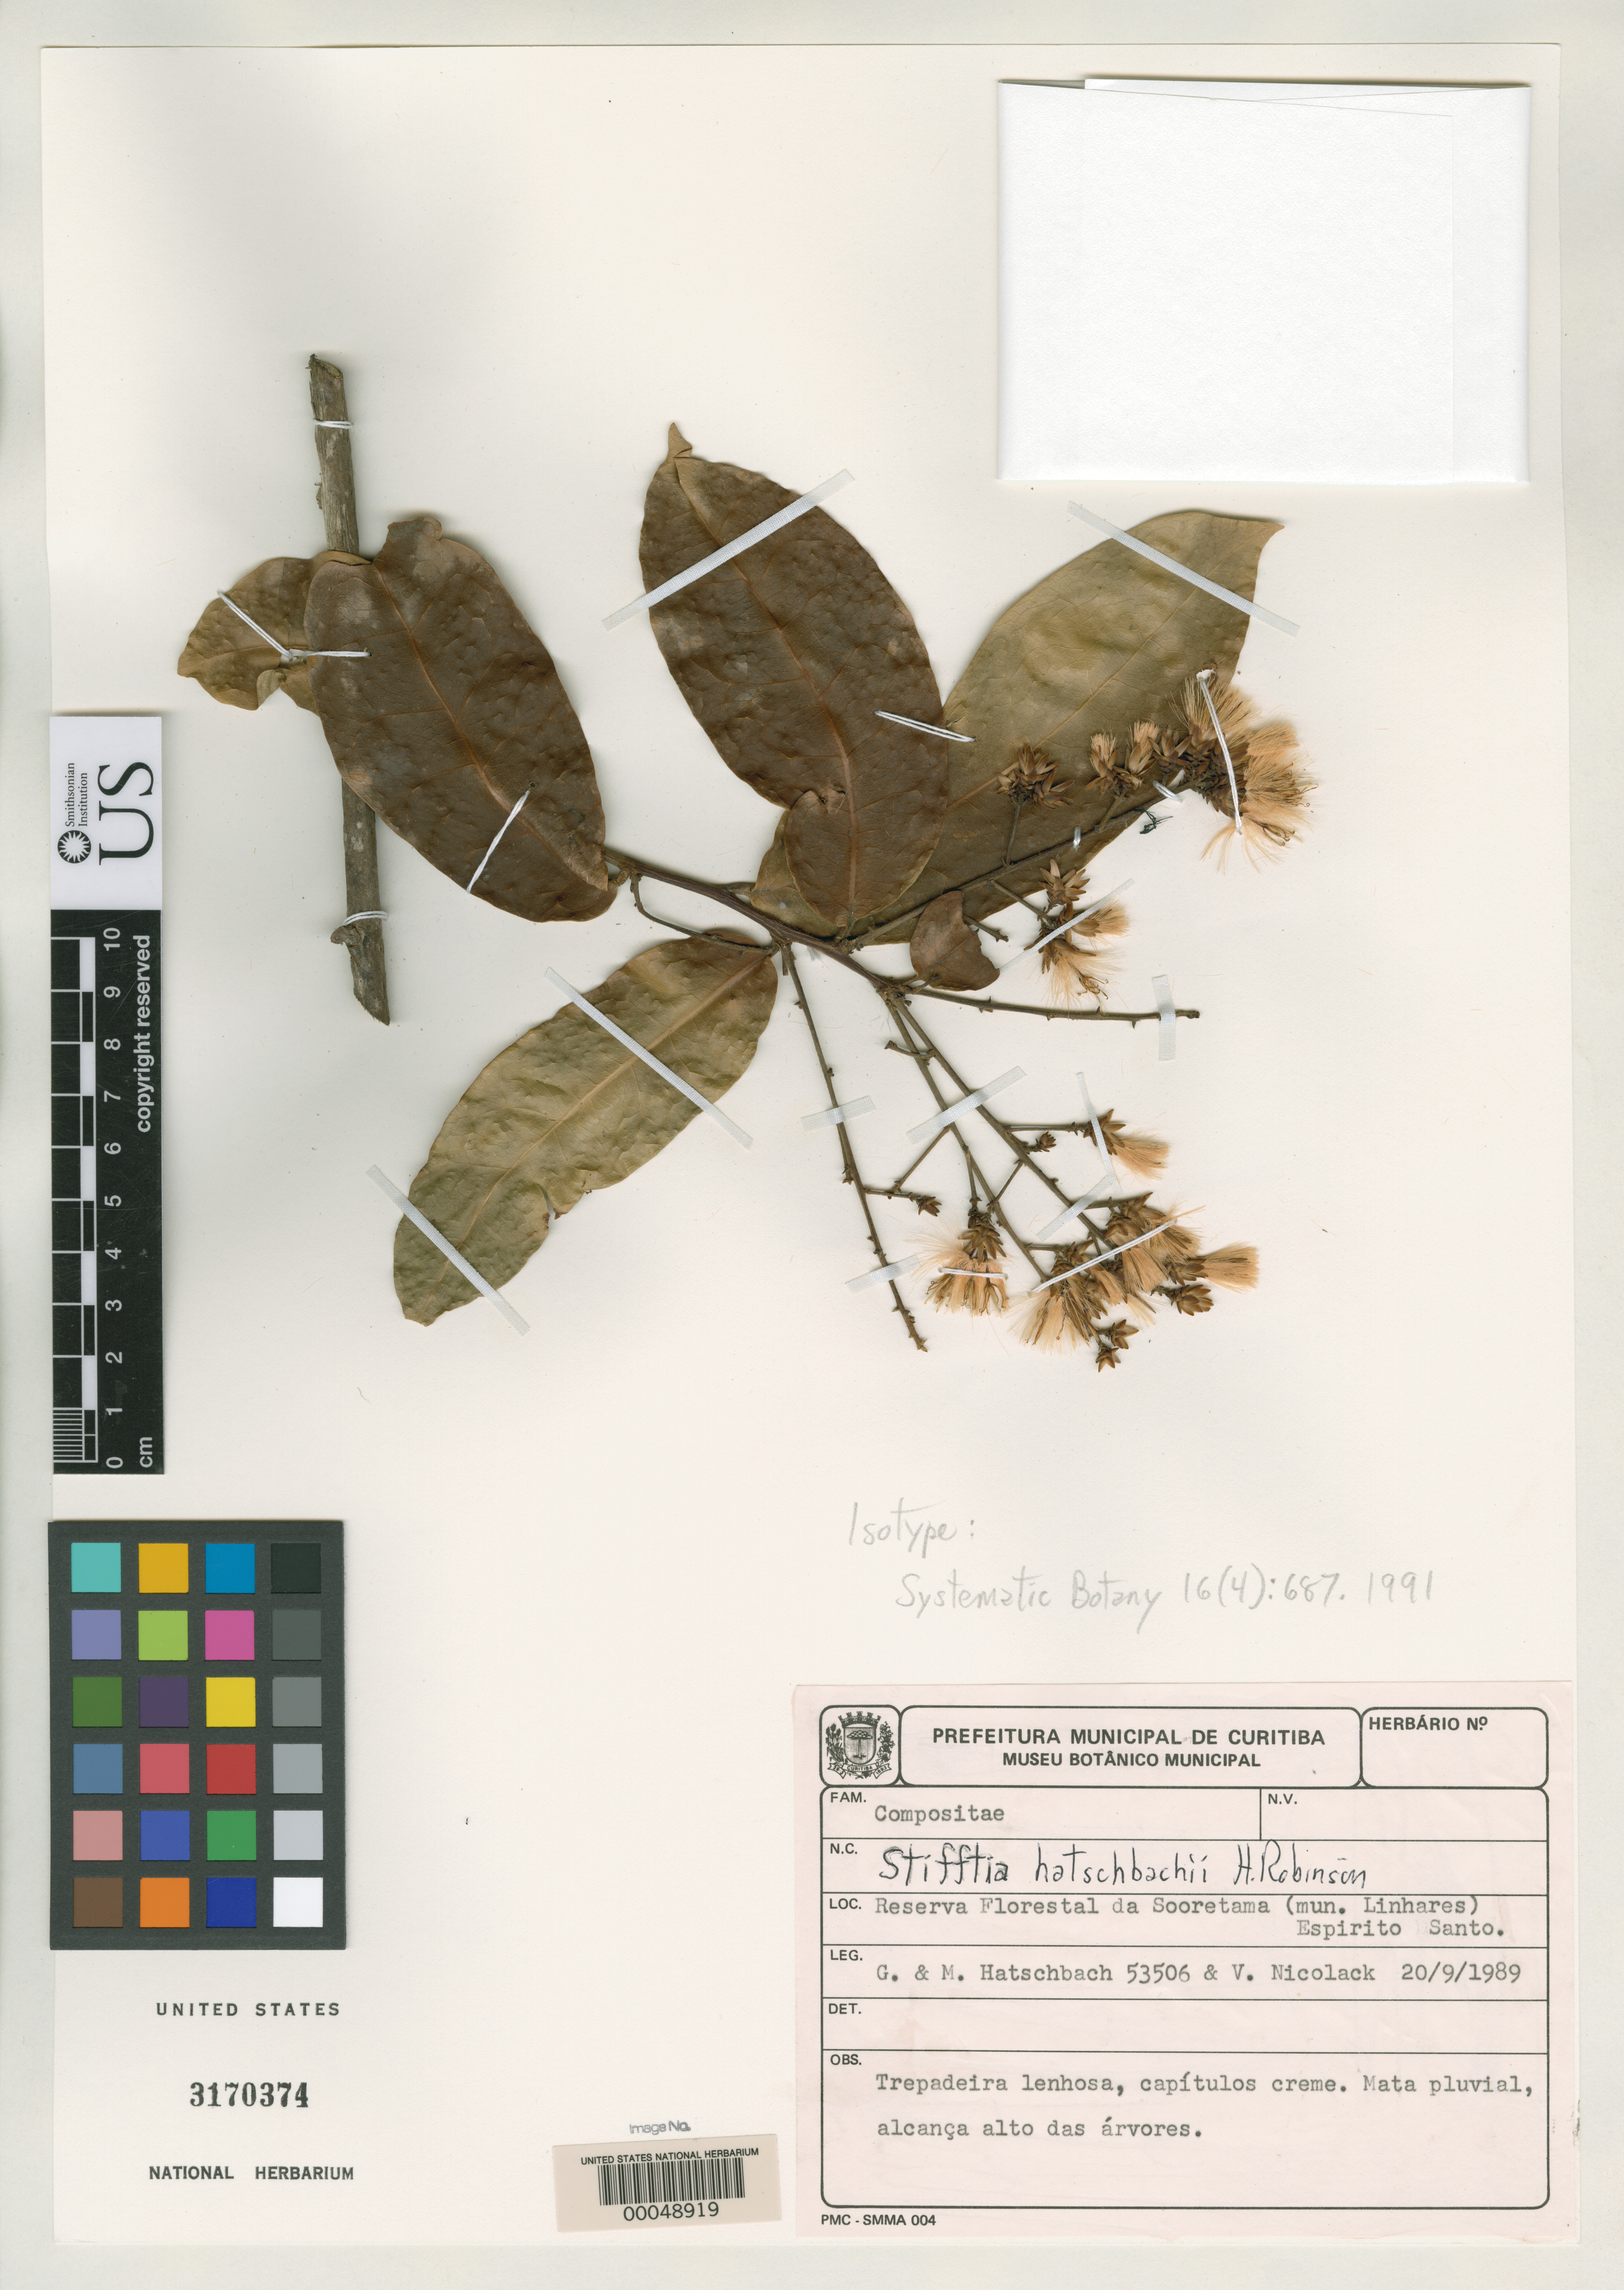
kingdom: Plantae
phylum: Tracheophyta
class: Magnoliopsida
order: Asterales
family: Asteraceae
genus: Stifftia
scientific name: Stifftia hatschbachii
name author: H. Rob.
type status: Isotype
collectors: G. Hatschbach, M. M. Hatschbach & V. Nicolack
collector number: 53506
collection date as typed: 20 Sep 1989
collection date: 1989-09-20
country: Brazil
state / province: Espírito Santo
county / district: Linhares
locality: Reserva Florestal da Sooretama.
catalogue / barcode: US 3170374